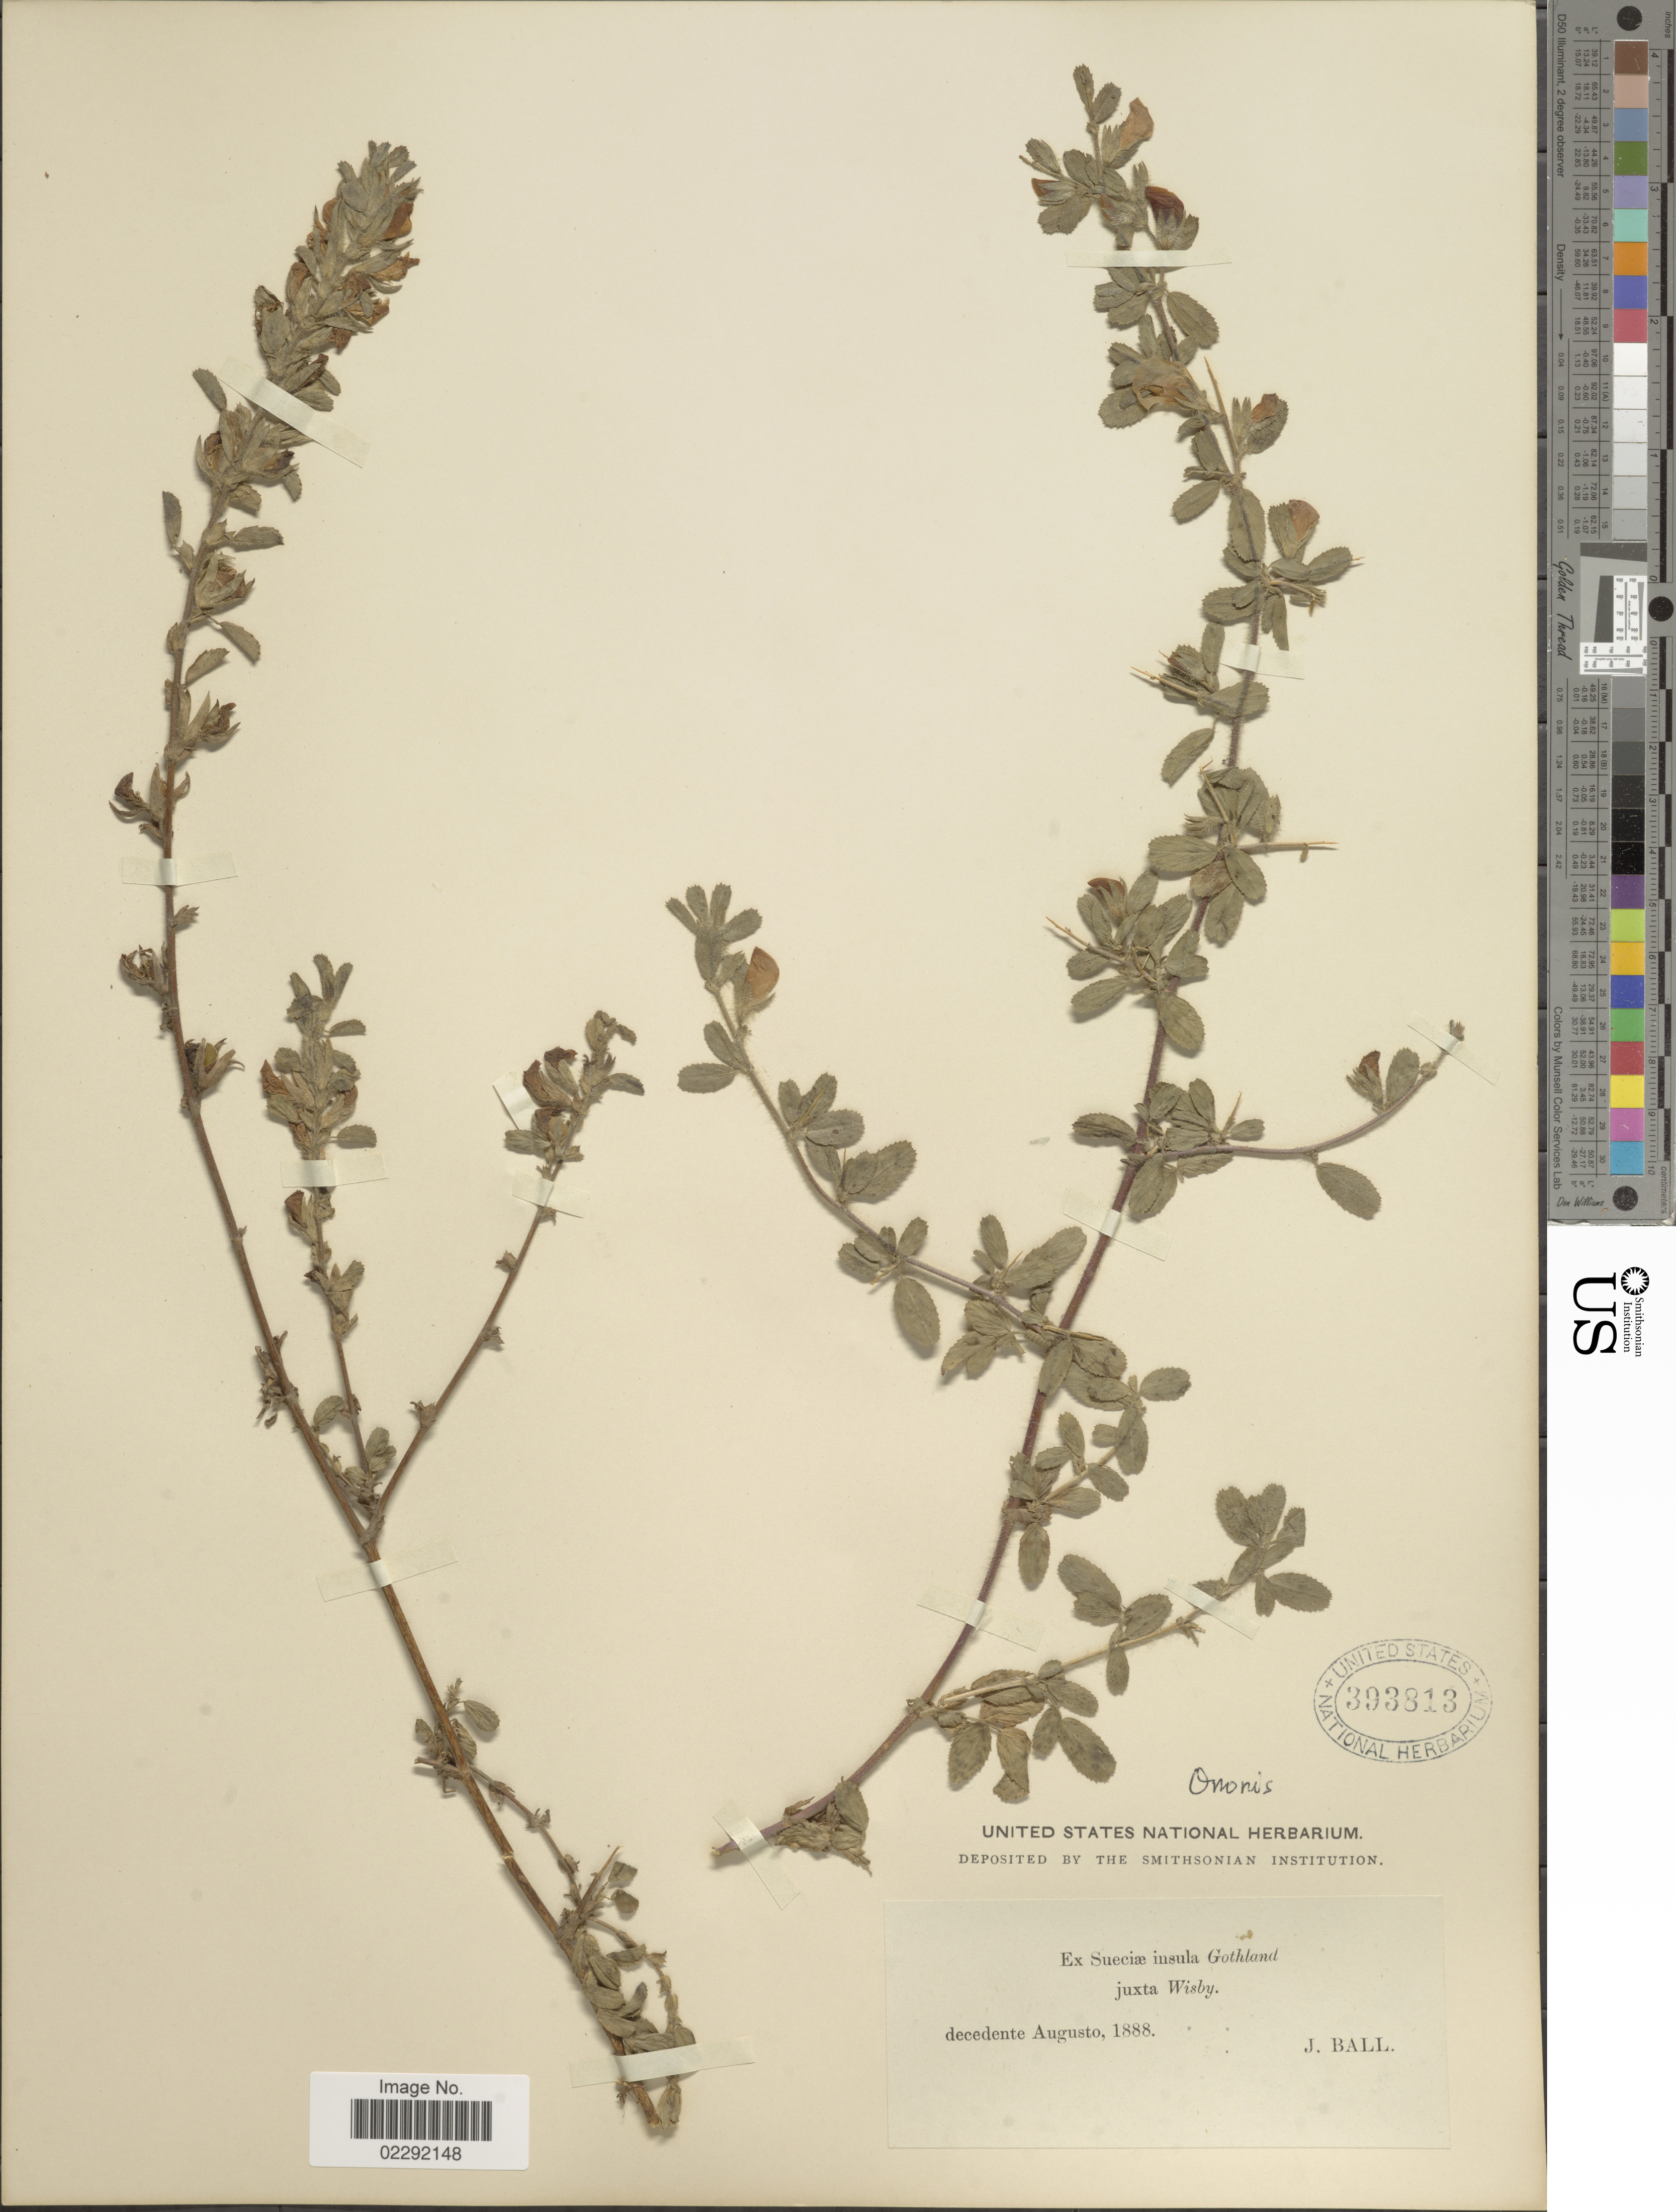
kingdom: Plantae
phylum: Tracheophyta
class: Magnoliopsida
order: Fabales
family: Fabaceae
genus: Ononis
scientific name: Ononis sp.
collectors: J. Ball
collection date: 1888-08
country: Sweden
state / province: Gotland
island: Gotland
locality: Sueciae insula Gothland juxta Wisby.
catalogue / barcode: US 393813